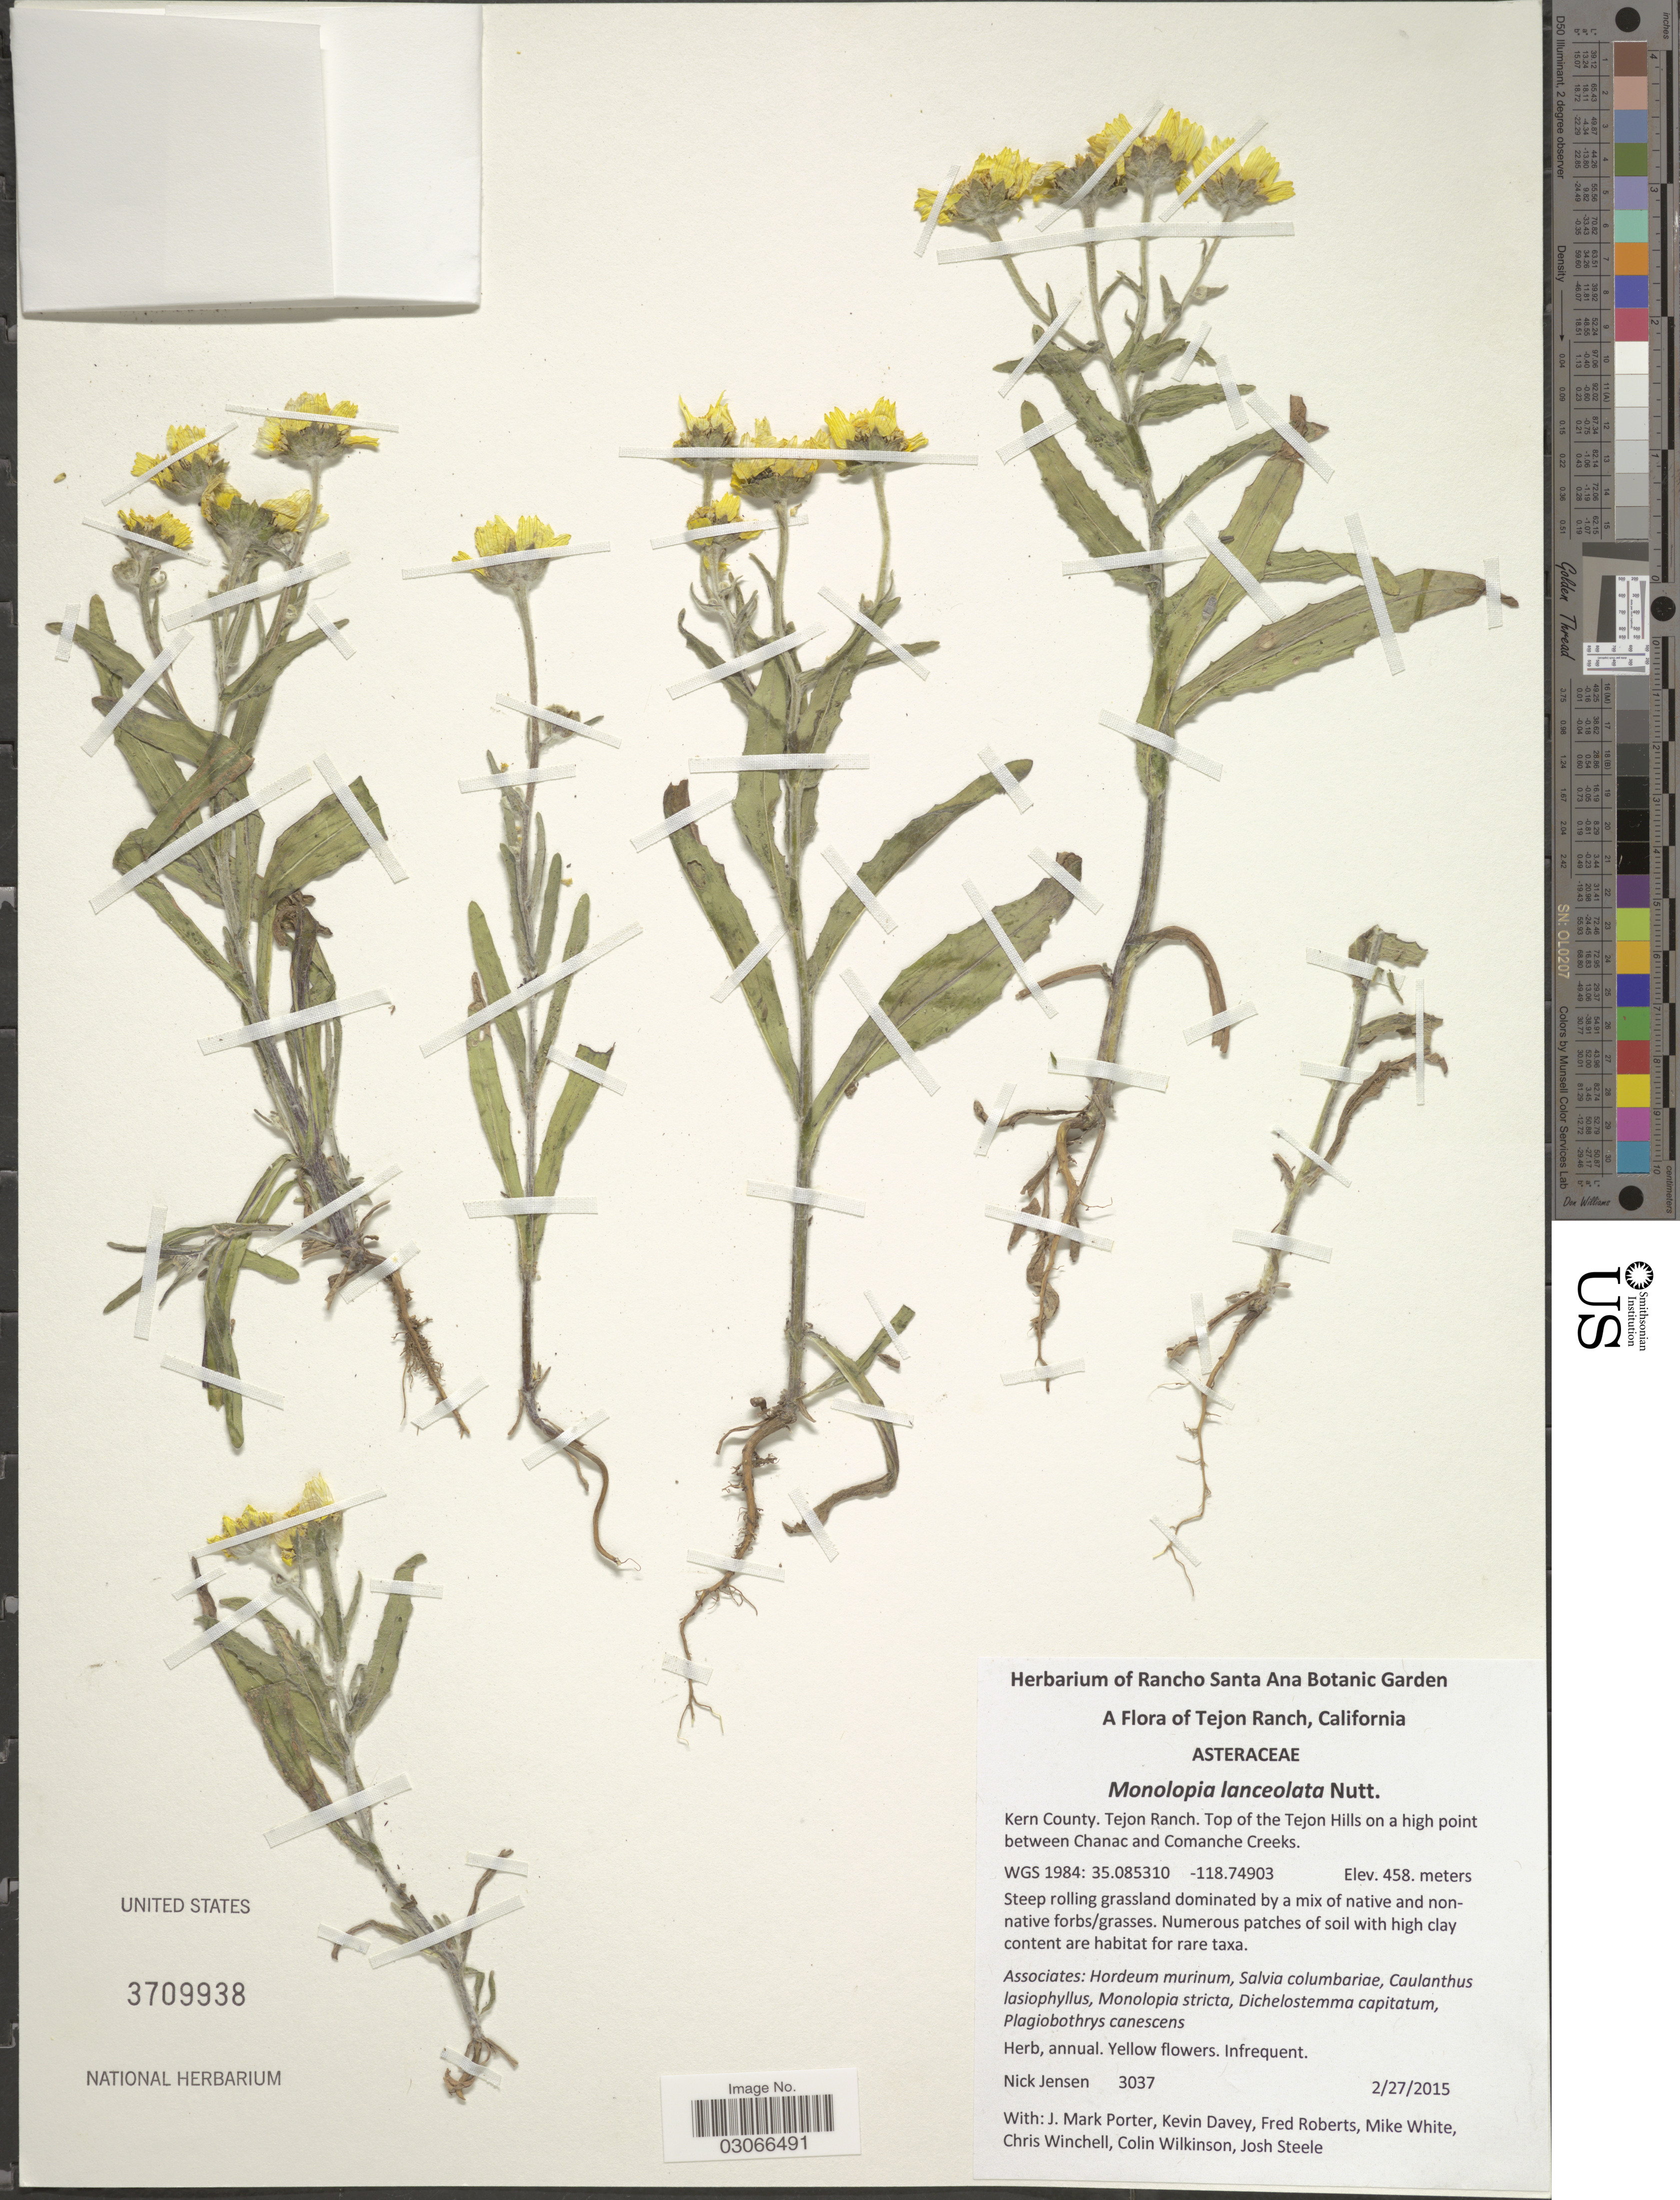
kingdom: Plantae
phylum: Tracheophyta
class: Magnoliopsida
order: Asterales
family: Asteraceae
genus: Monolopia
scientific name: Monolopia lanceolata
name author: Nutt.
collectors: N. Jensen, J. M. Porter, K. Davey, F. Roberts & et al.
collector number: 3037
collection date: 2015-02-27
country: United States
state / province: California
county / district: Kern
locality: Tejon Ranch. Kern County. Top of the Tejon Hills on a high point between Chanac and Comanche Creeks.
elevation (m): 458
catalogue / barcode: US 3709938